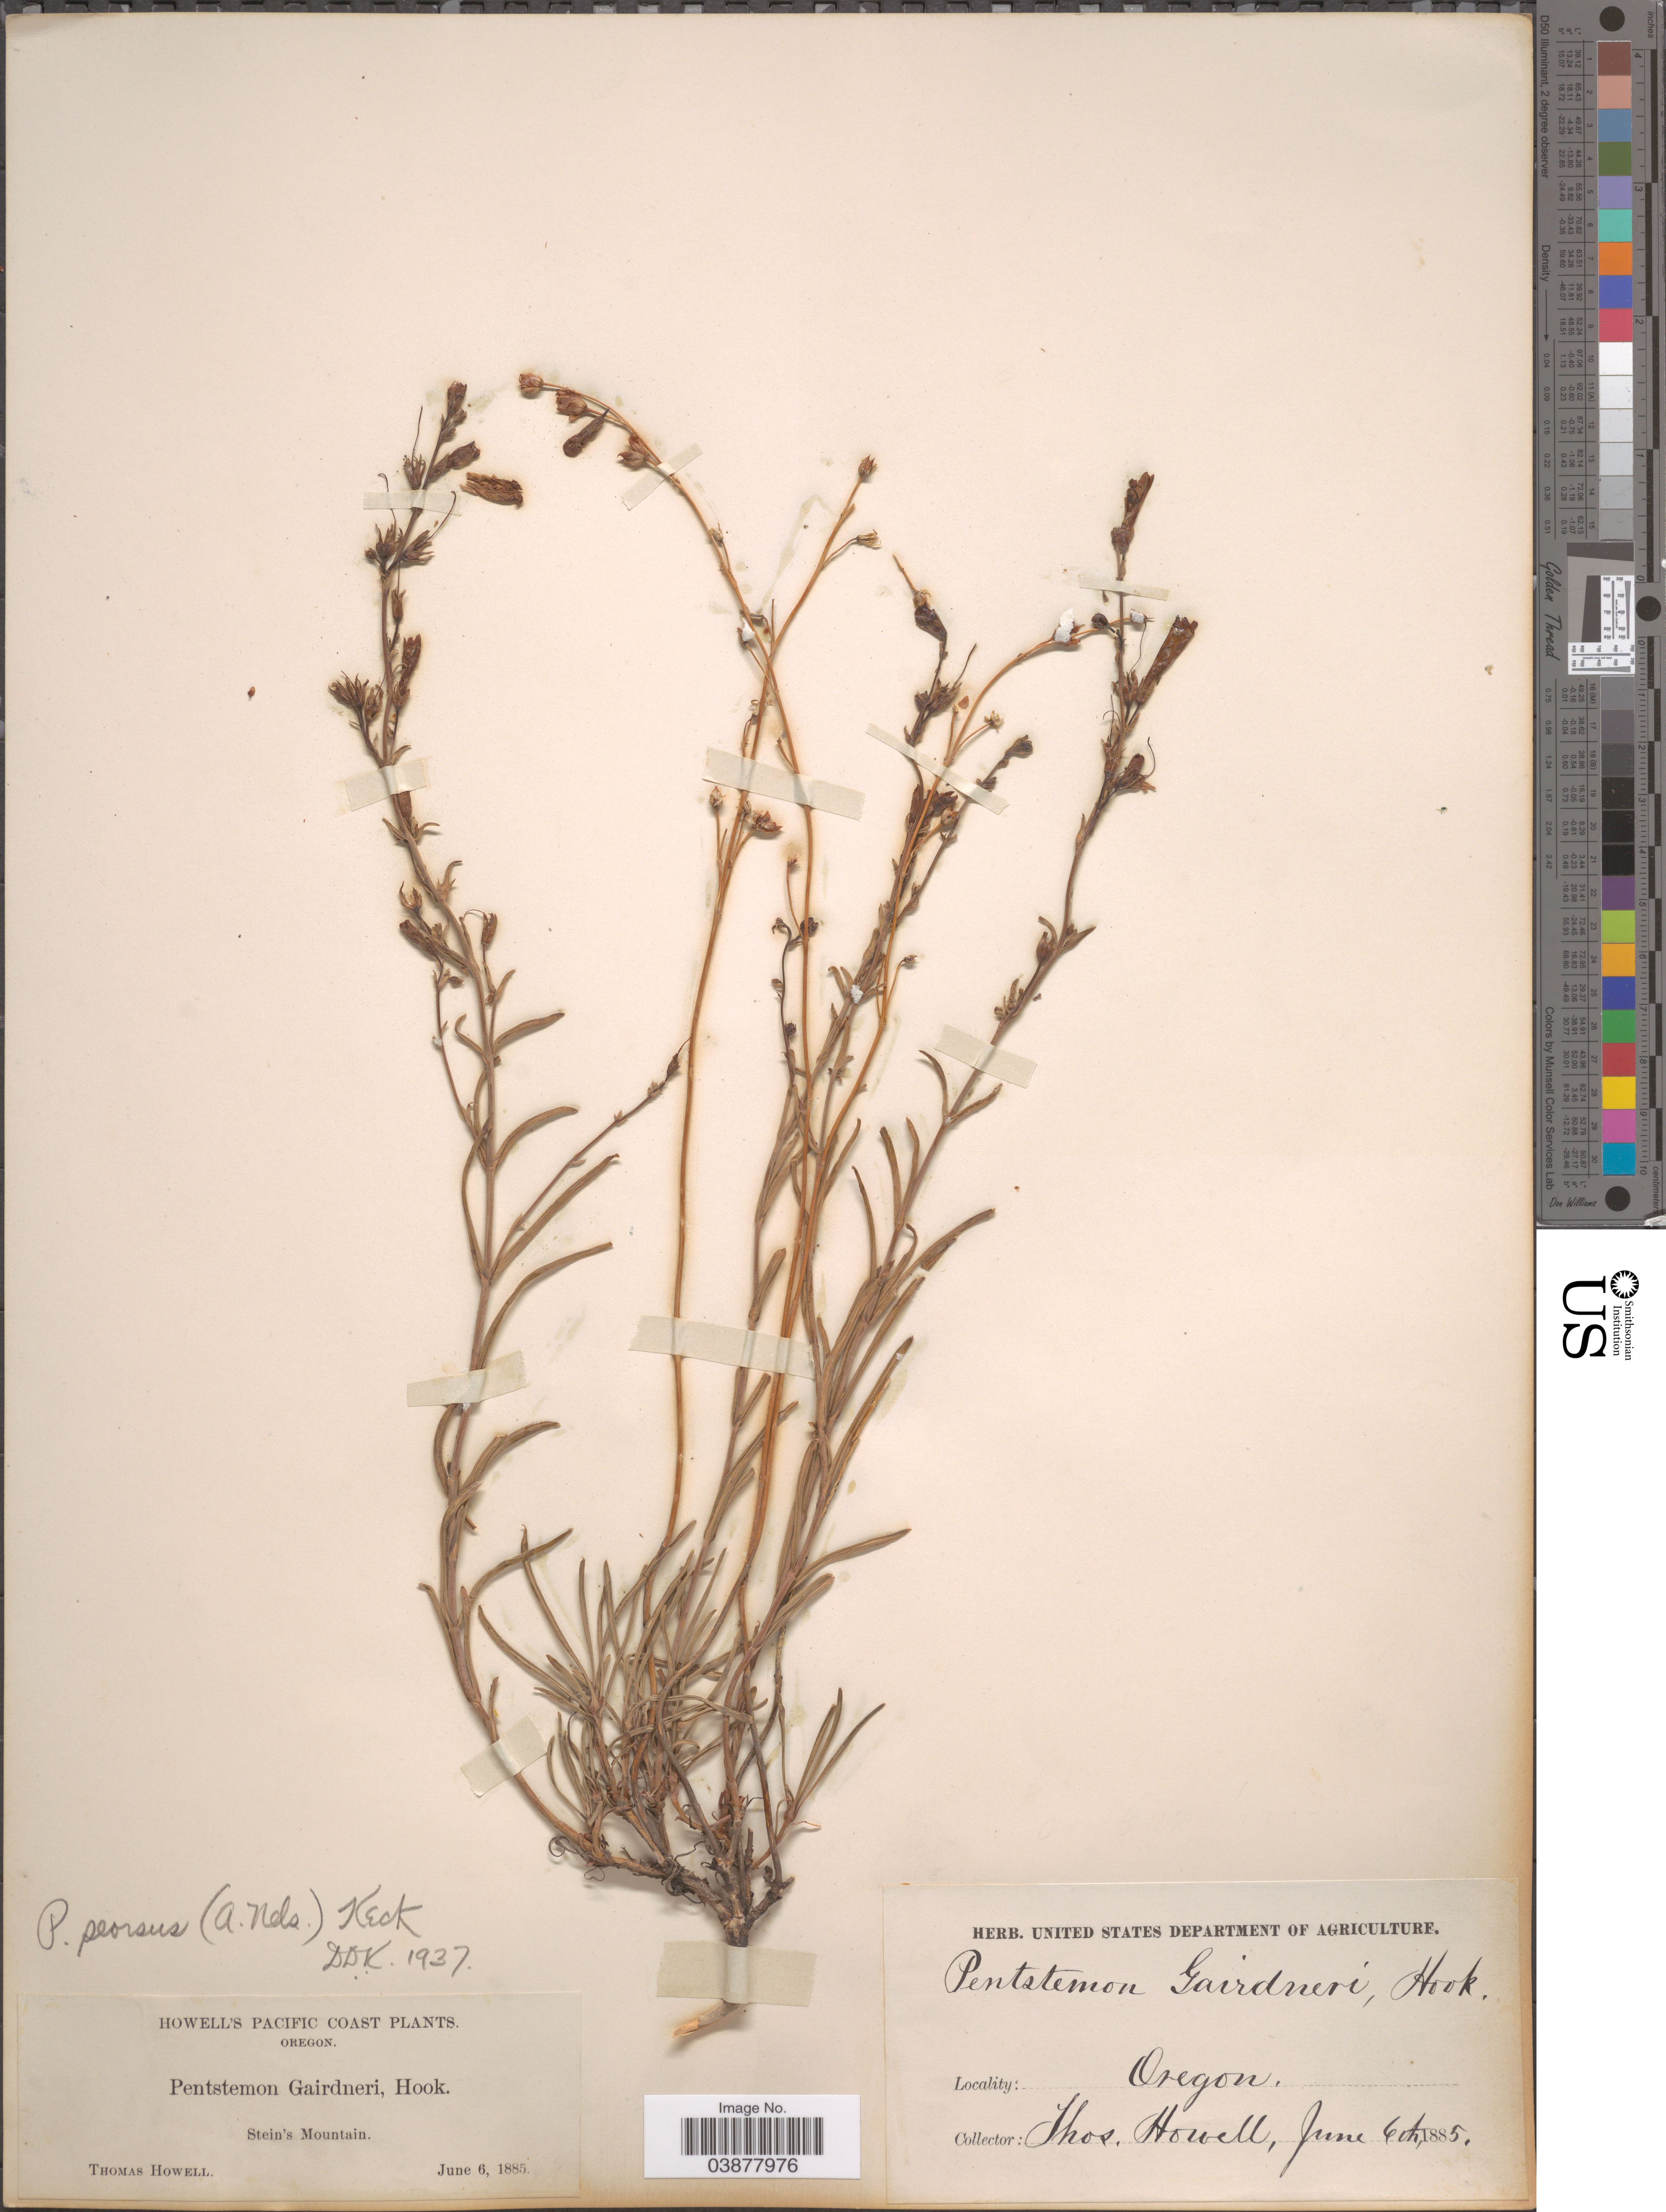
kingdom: Plantae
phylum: Tracheophyta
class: Magnoliopsida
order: Lamiales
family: Plantaginaceae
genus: Penstemon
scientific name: Penstemon seorsus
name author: (A. Nelson) D.D. Keck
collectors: T. Howell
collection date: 1885-06-06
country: United States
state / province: Oregon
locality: Pacific Coast. Stein's Mountain.